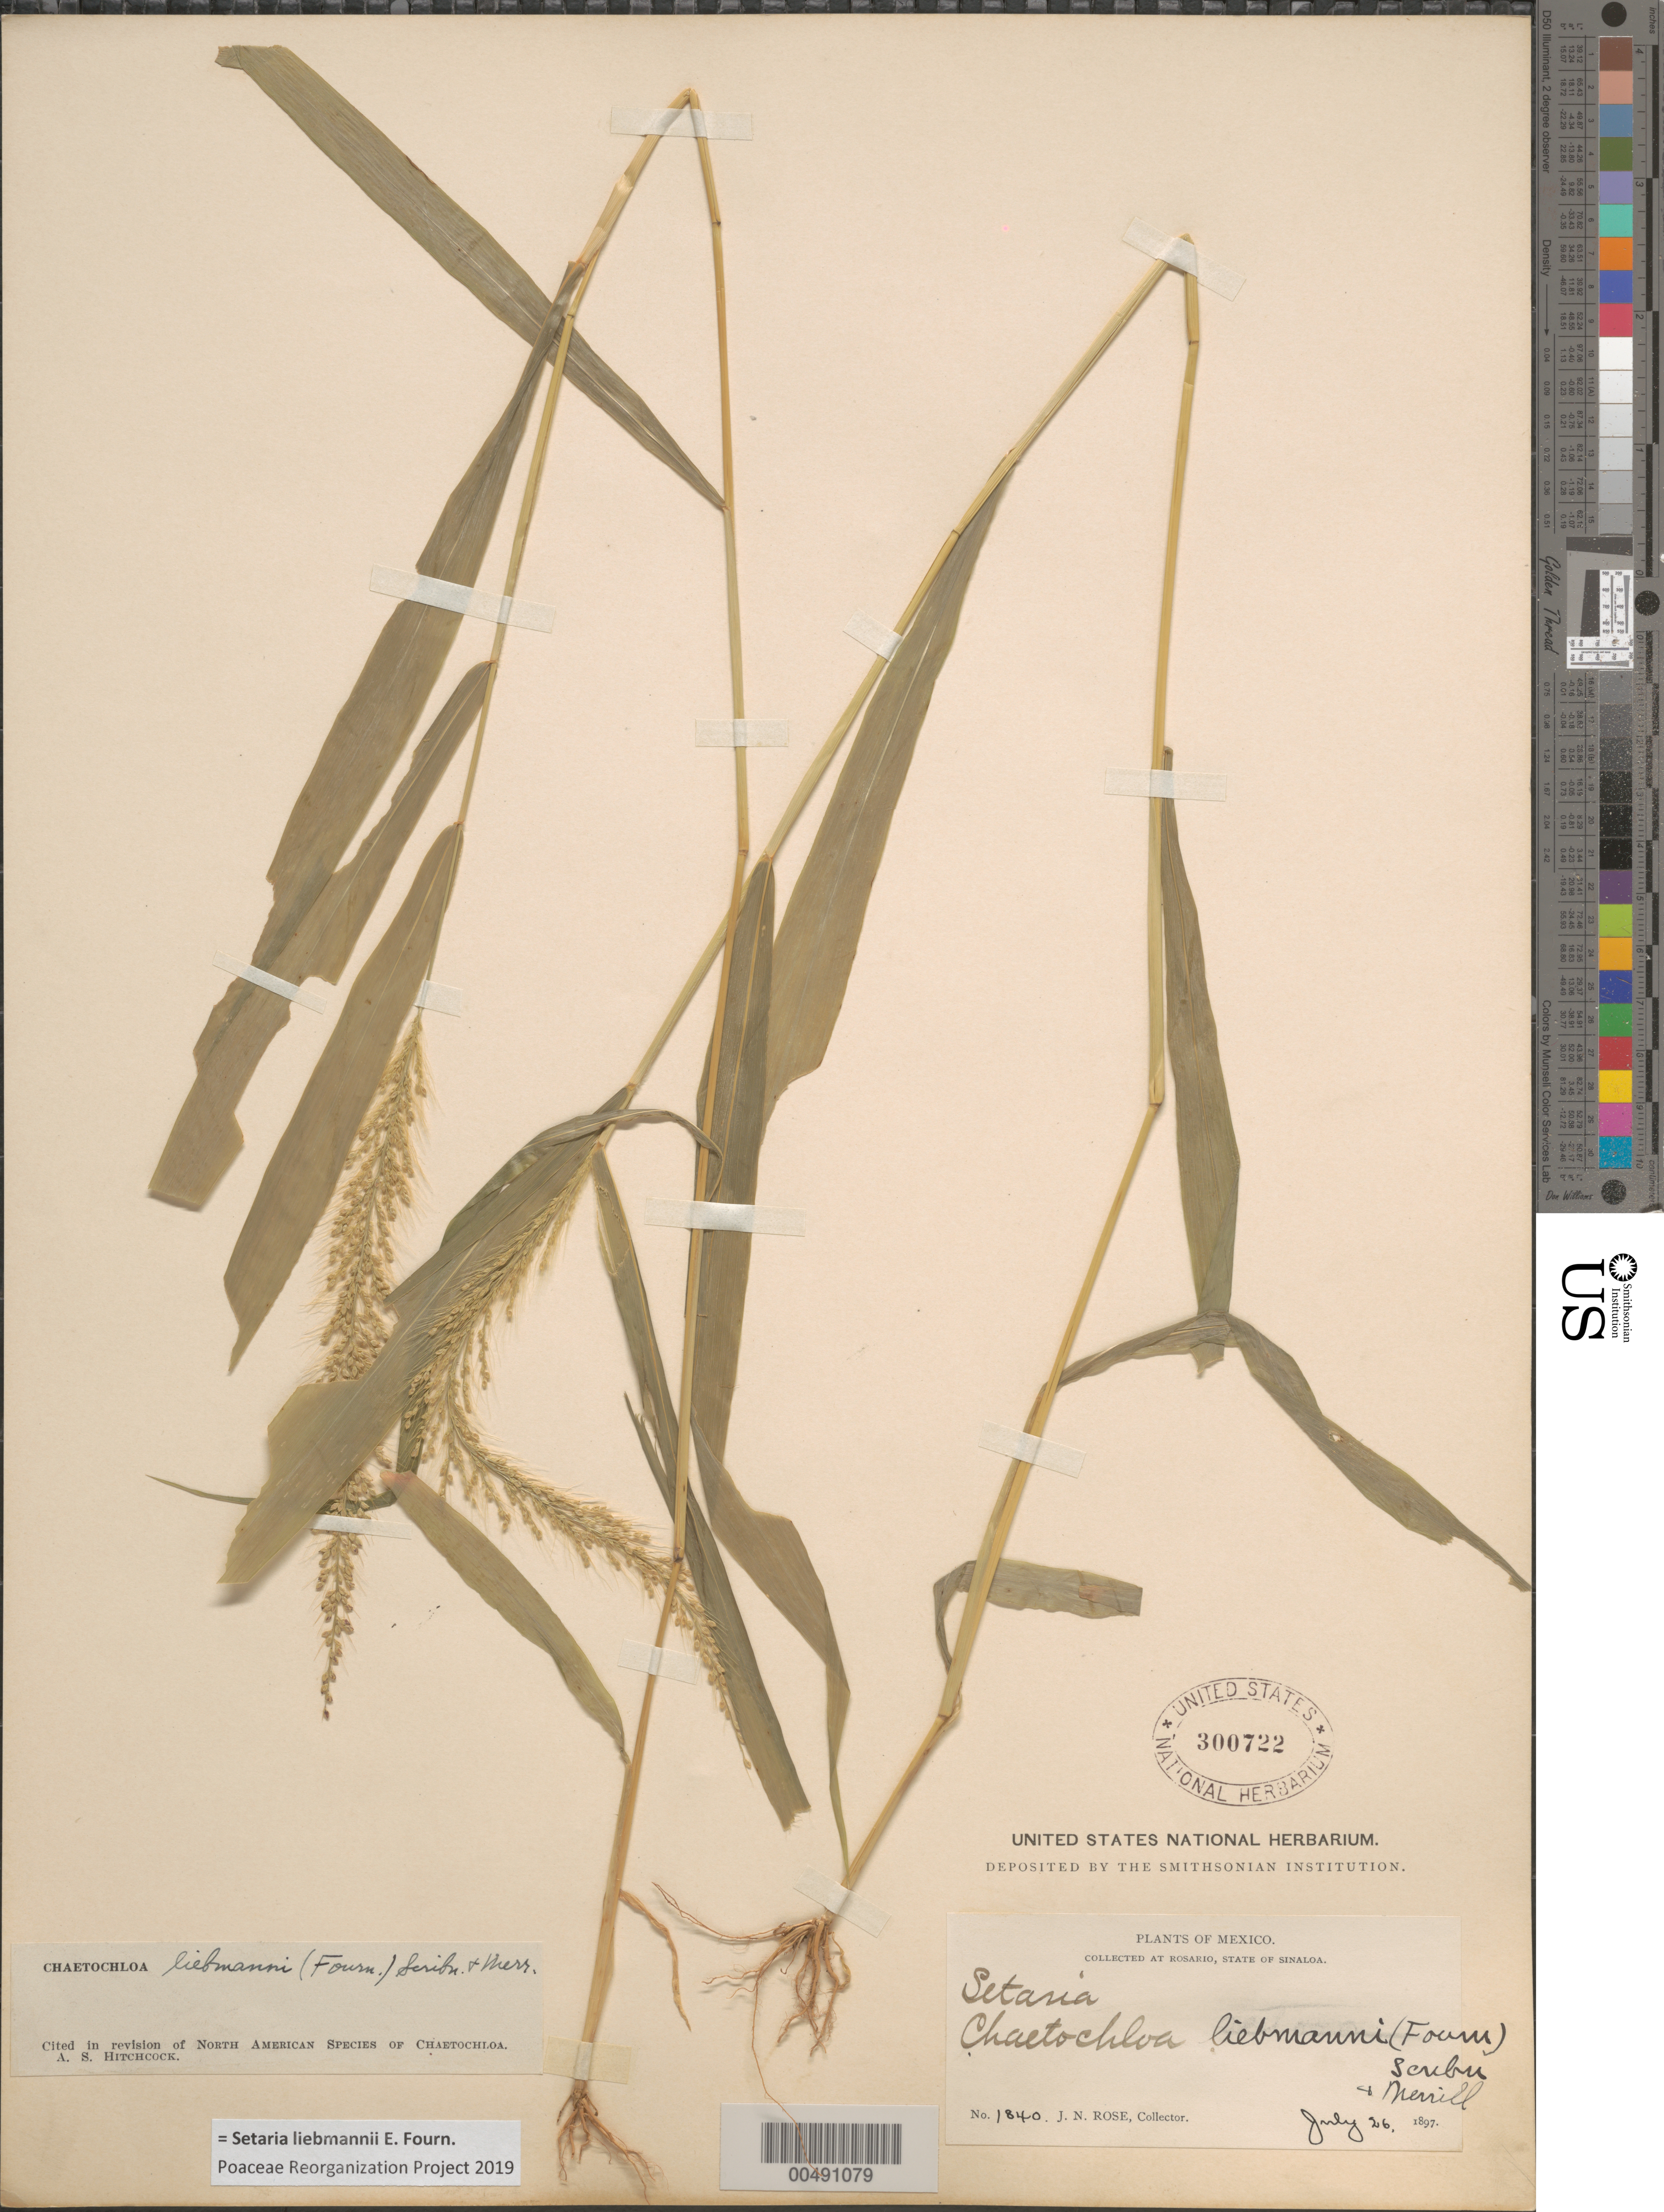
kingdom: Plantae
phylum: Tracheophyta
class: Liliopsida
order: Poales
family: Poaceae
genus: Setaria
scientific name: Setaria liebmannii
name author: E. Fourn.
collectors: J. N. Rose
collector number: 1840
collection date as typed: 26 Jul 1897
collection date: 1897-07-26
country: Mexico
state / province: Sinaloa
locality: Rosario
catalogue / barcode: US 300722